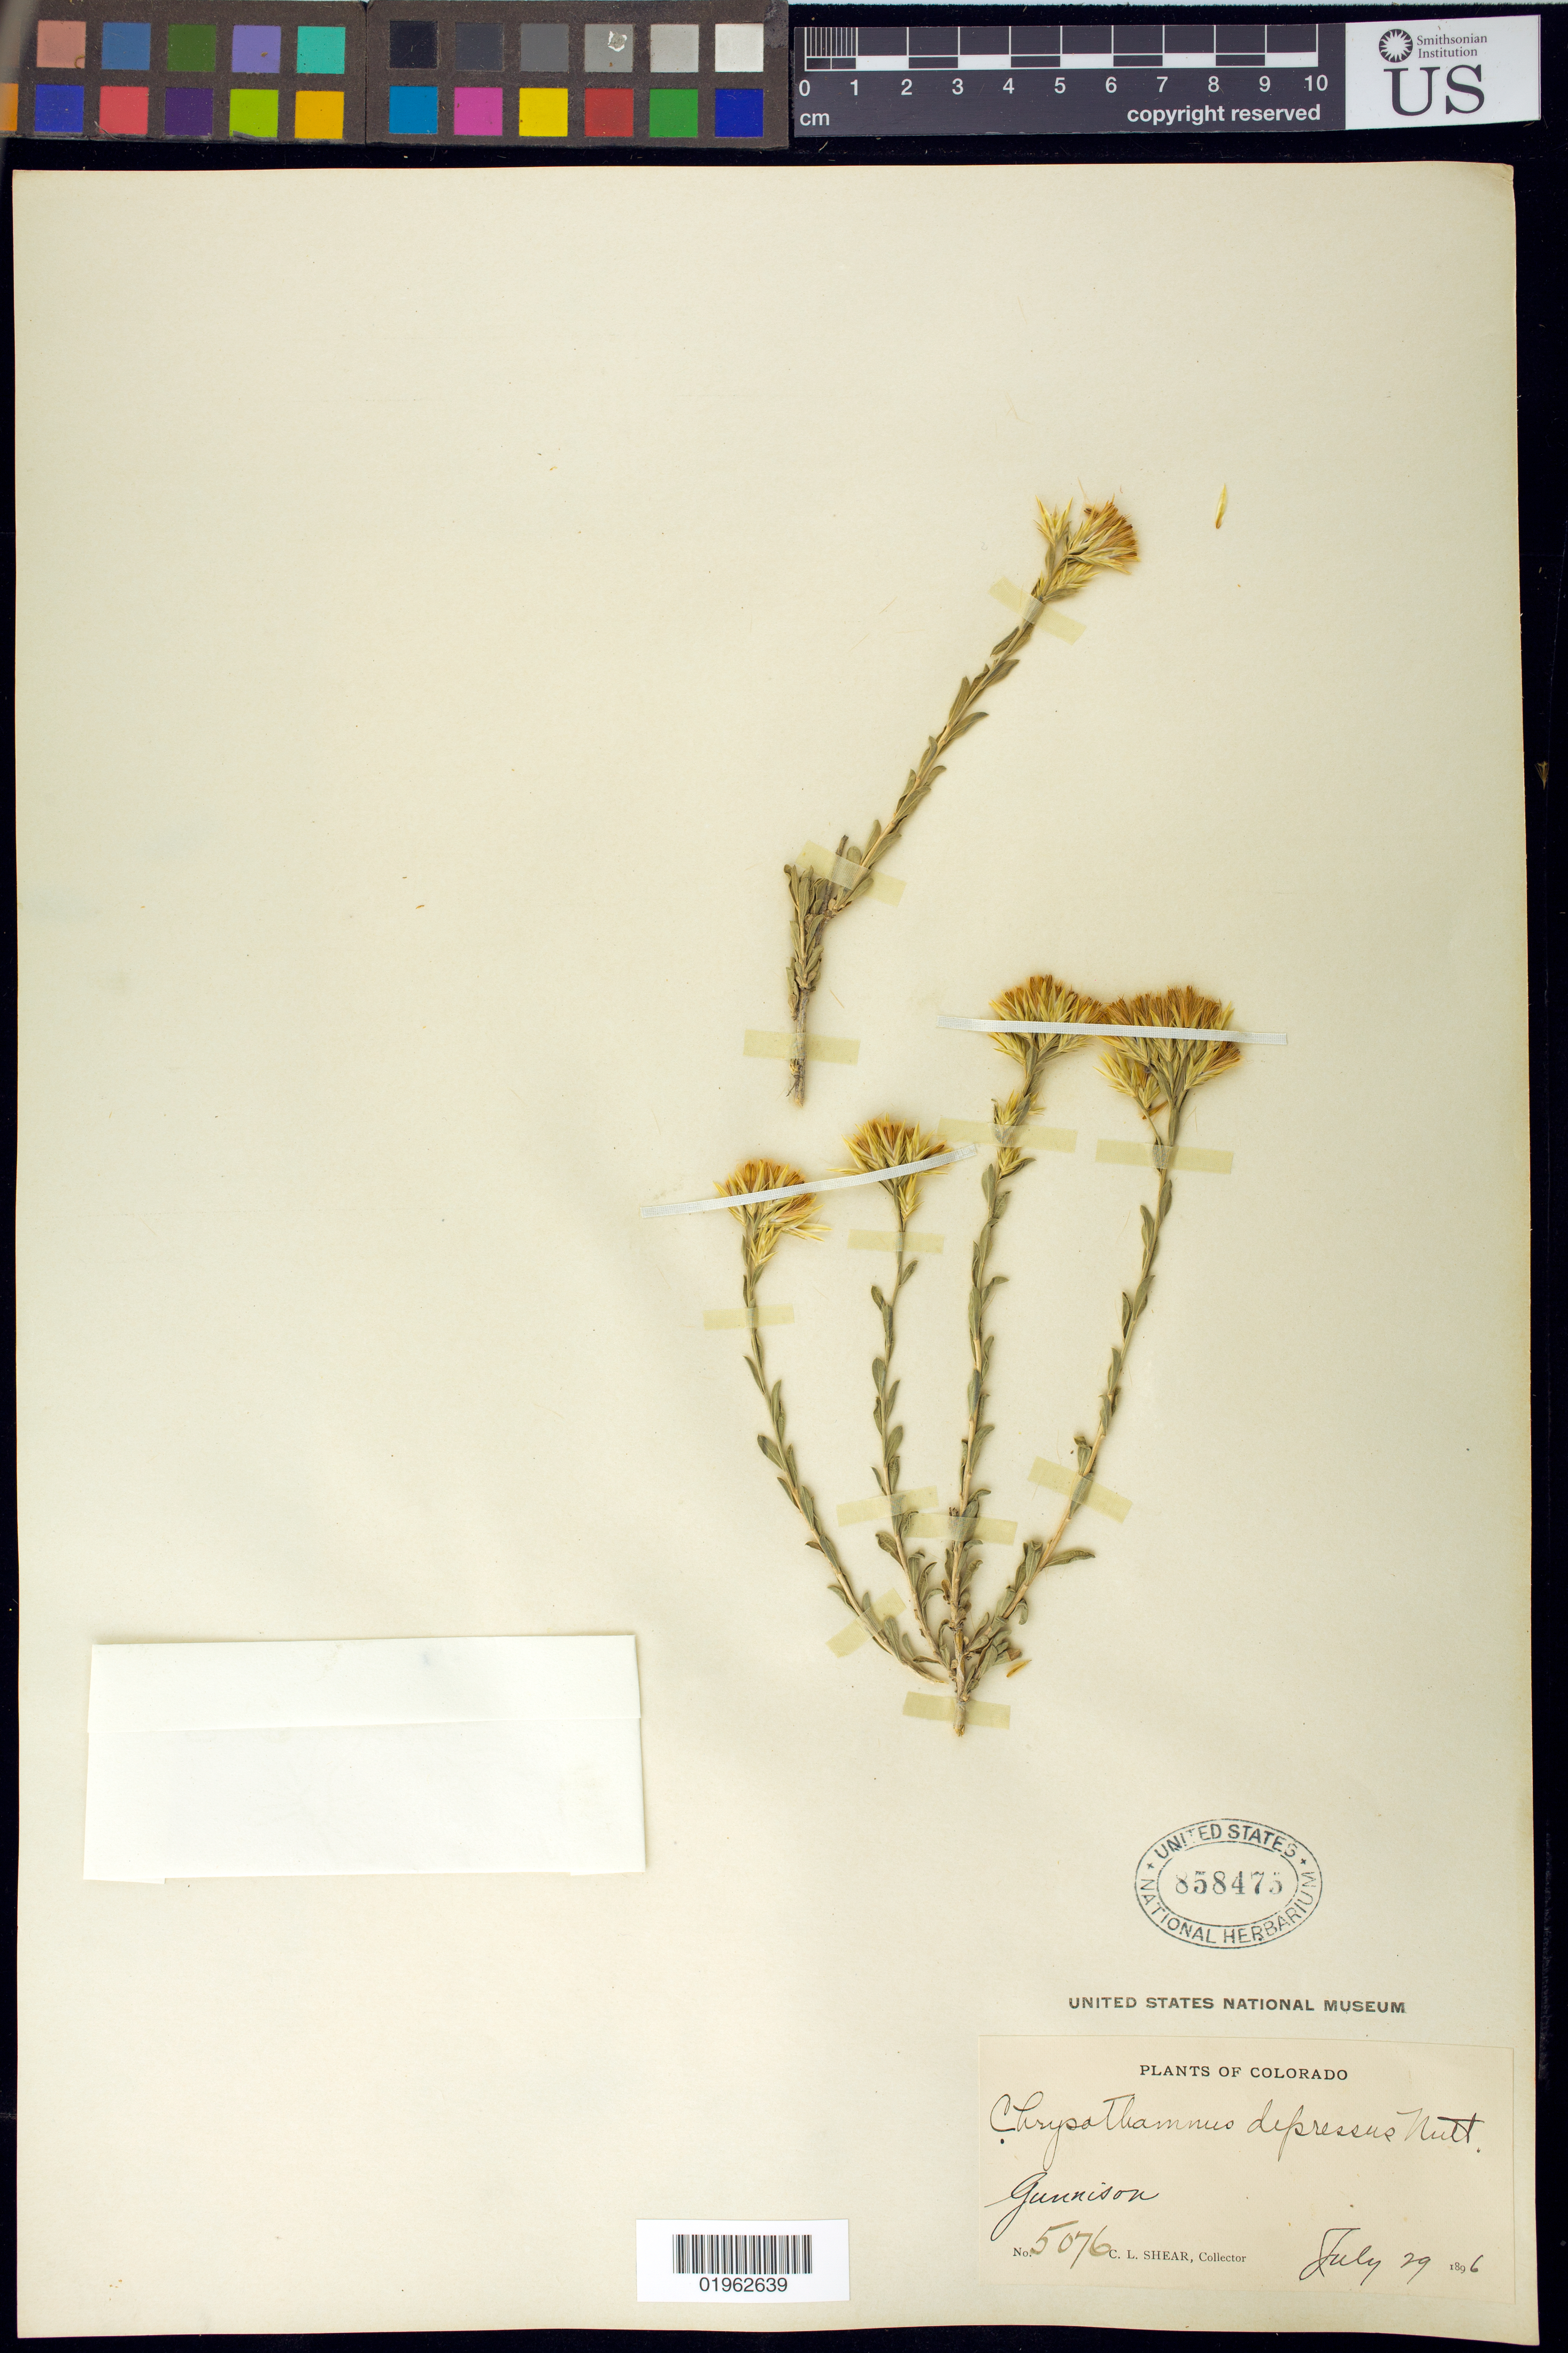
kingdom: Plantae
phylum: Tracheophyta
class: Magnoliopsida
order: Asterales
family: Asteraceae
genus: Chrysothamnus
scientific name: Chrysothamnus depressus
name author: Nutt.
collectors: C. L. Shear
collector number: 5076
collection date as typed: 29 Jul 1896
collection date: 1896-07-29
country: United States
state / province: Colorado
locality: Gunnison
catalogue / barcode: US 858475